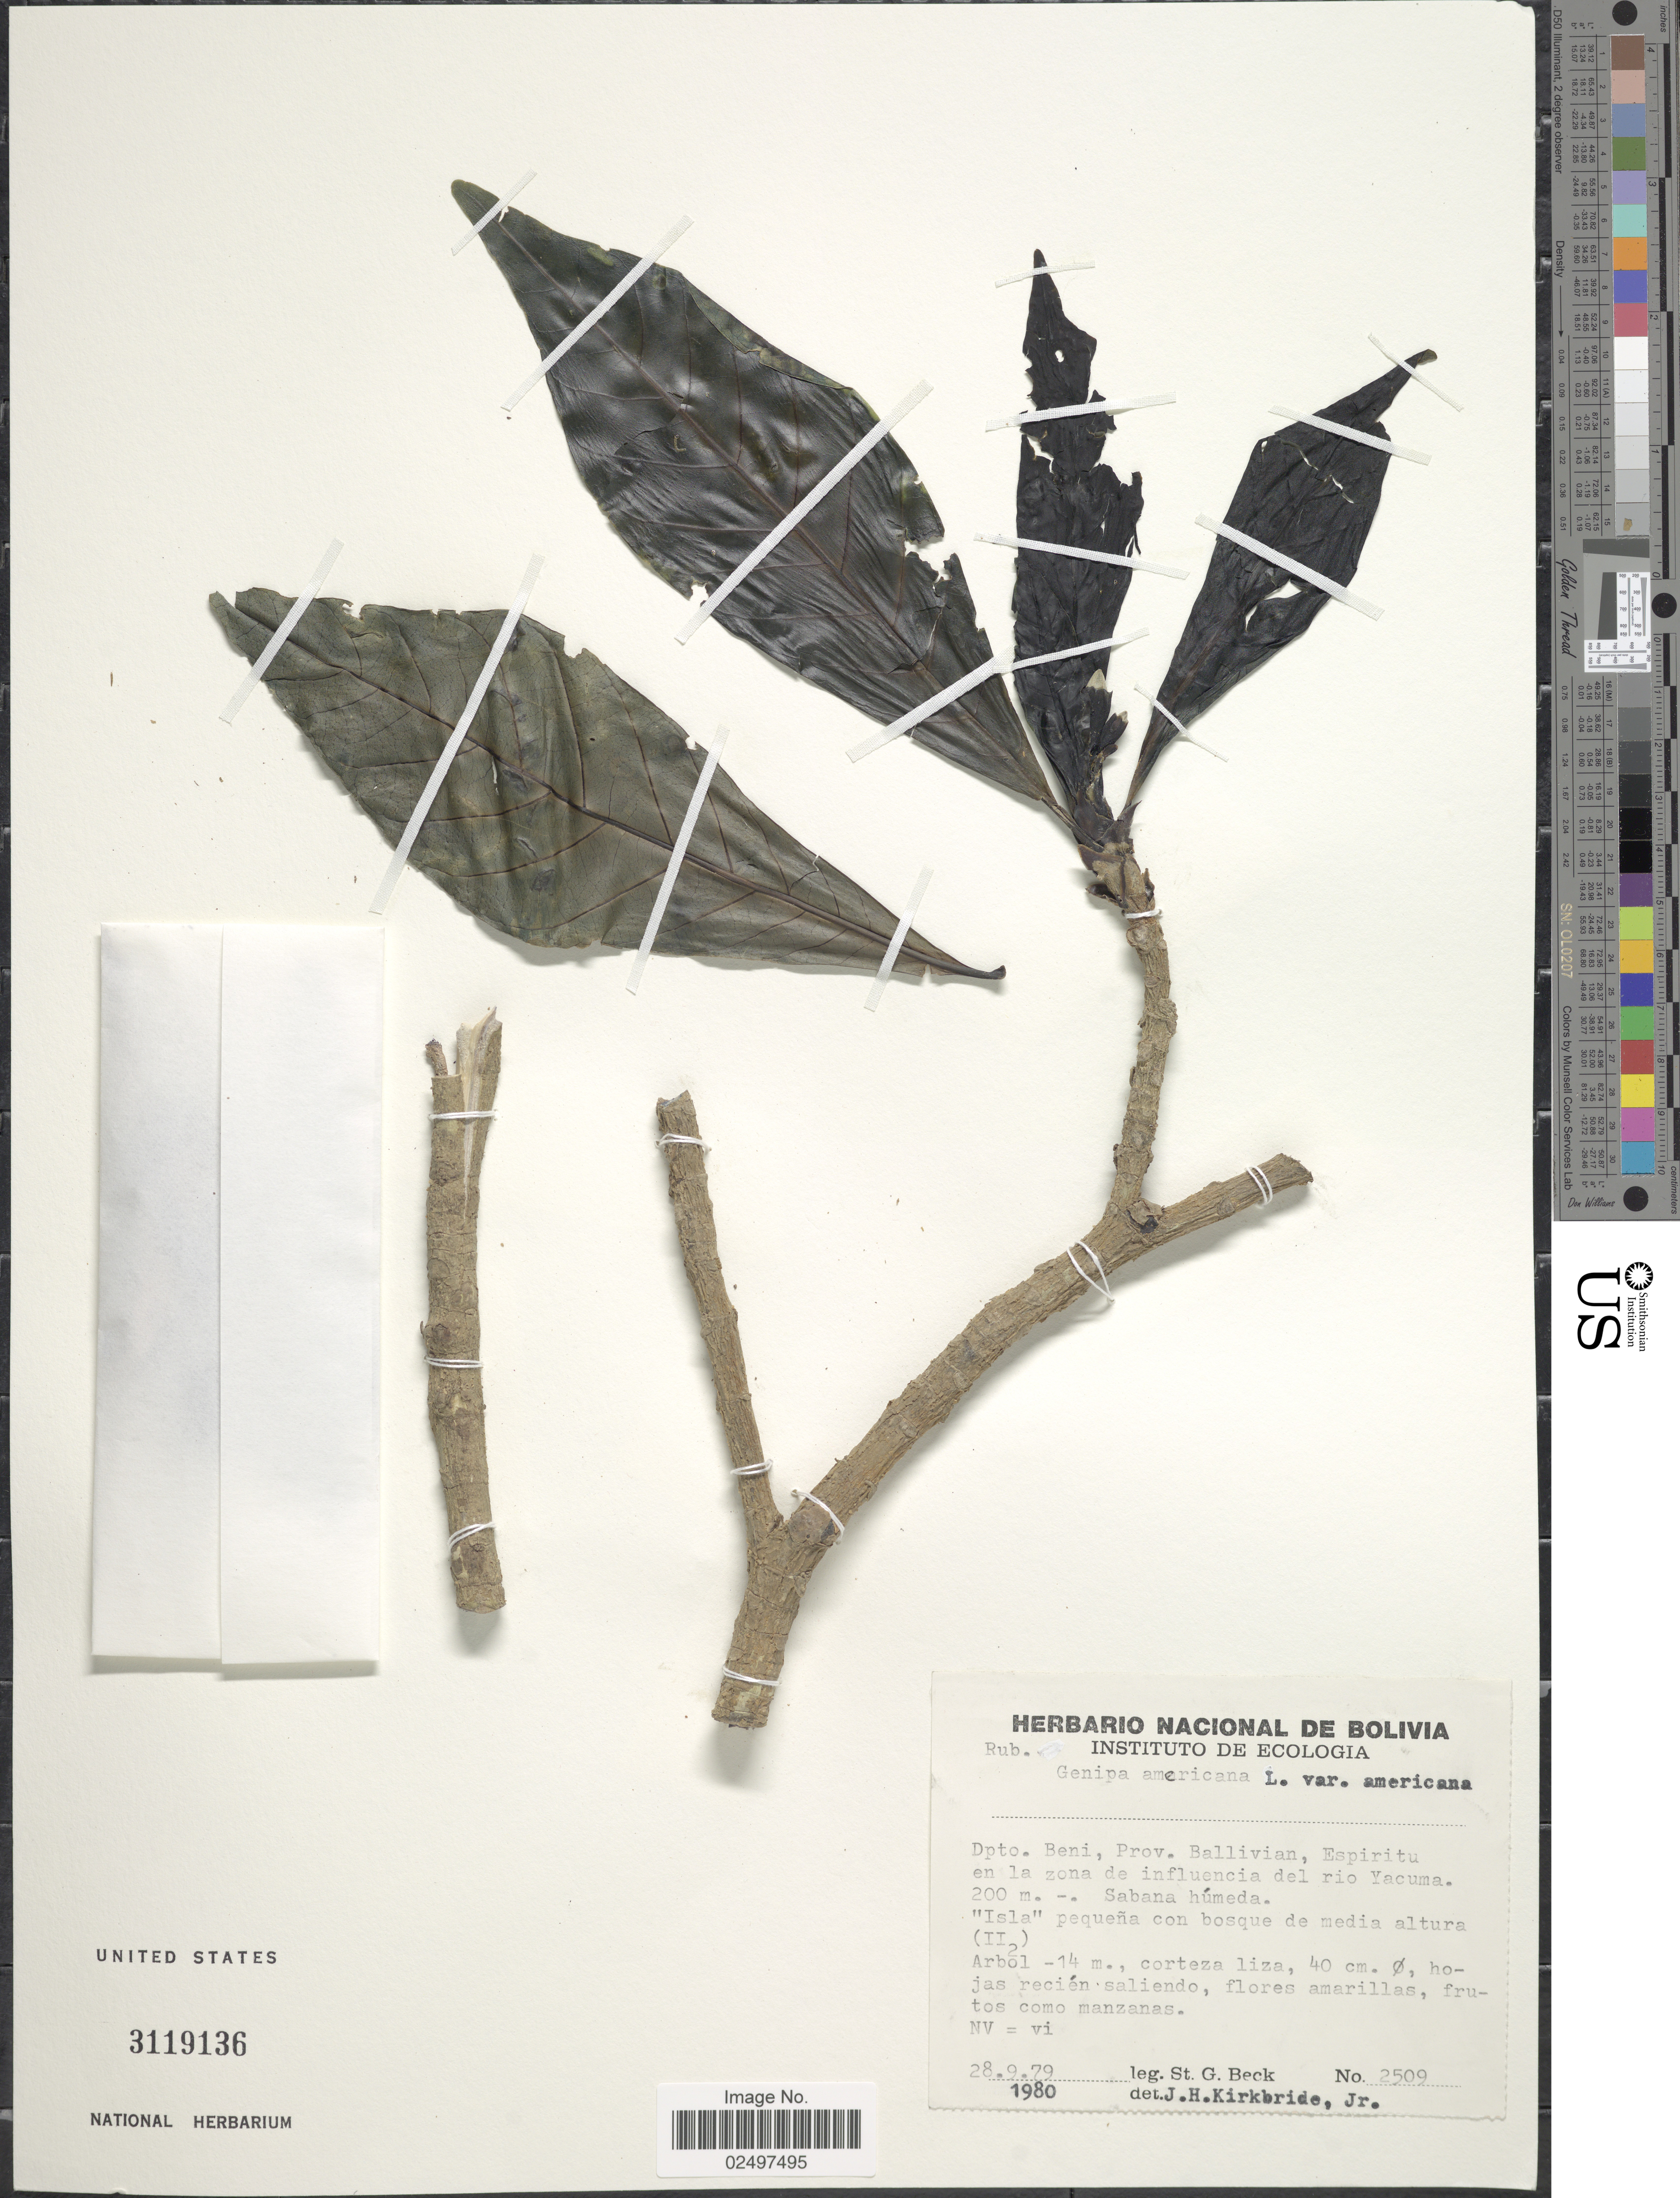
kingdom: Plantae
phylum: Tracheophyta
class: Magnoliopsida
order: Gentianales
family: Rubiaceae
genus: Genipa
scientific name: Genipa americana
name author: L.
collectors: S. G. Beck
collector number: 2509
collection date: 1979-09-28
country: Bolivia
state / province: Beni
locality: Dpto. Beni, Prov. Ballivian, Espiritu en la zona de influencia del rio Yacuma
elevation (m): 200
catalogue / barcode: US 3119136